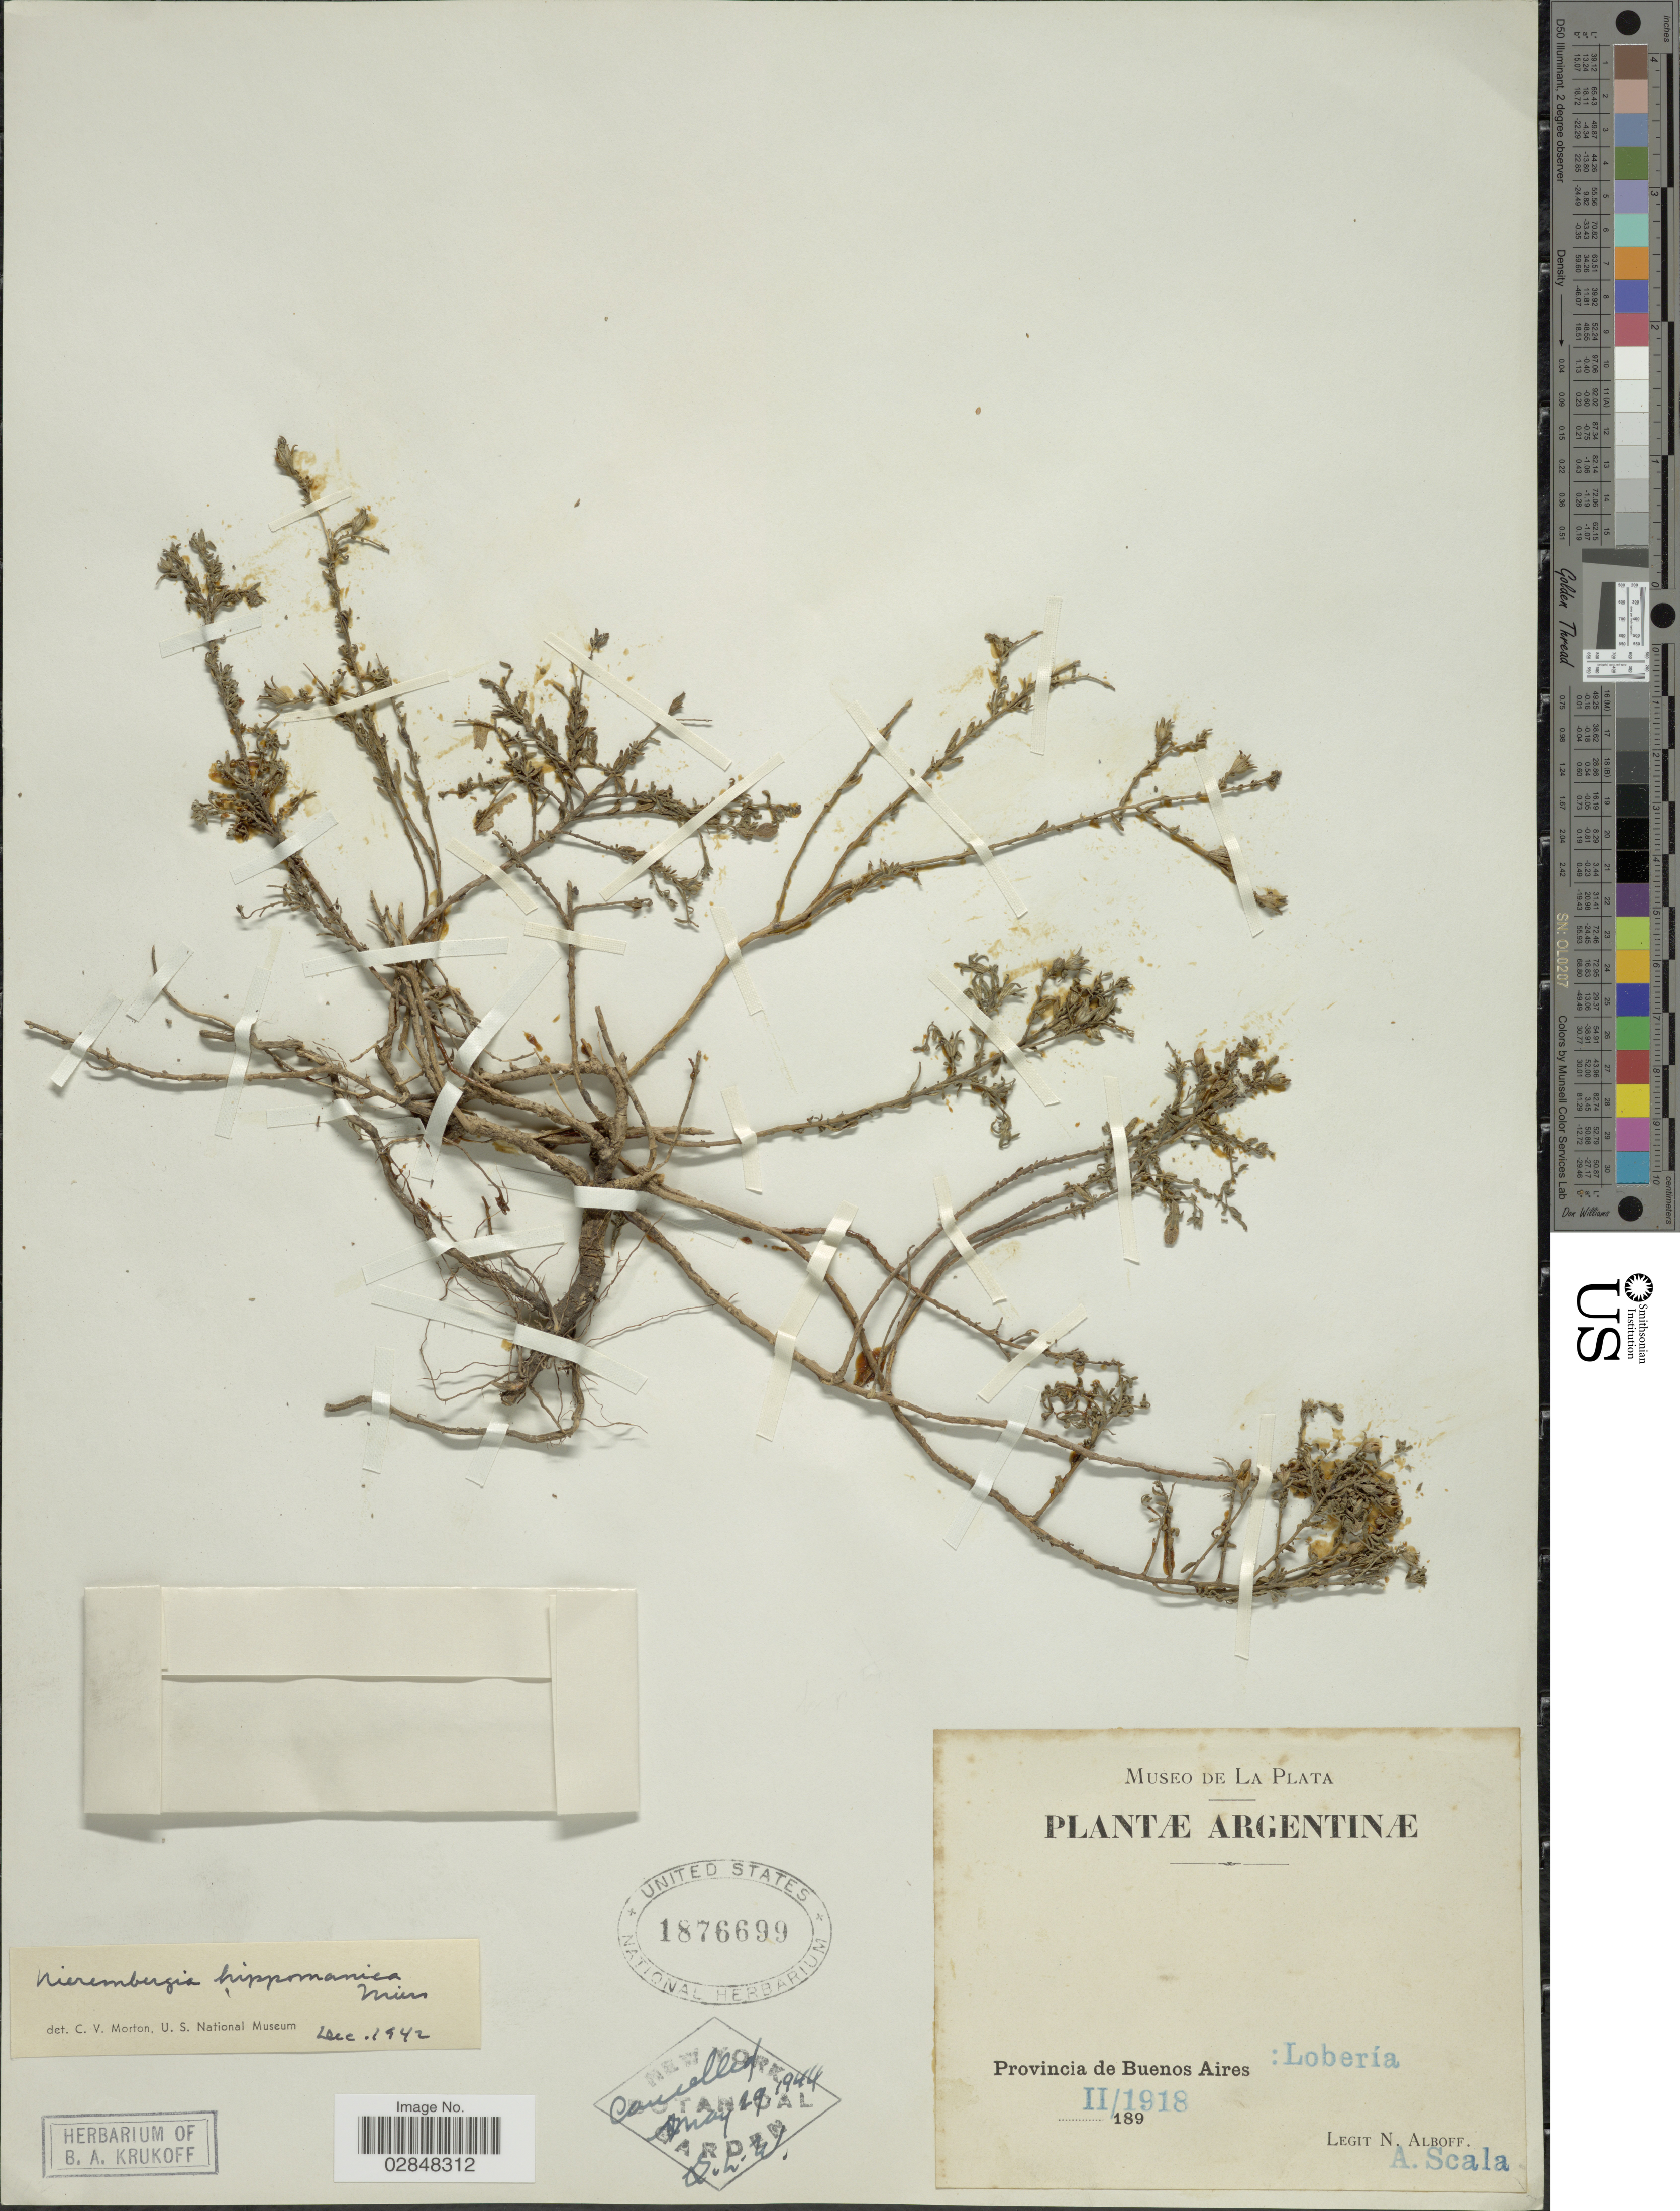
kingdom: Plantae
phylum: Tracheophyta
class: Magnoliopsida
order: Solanales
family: Solanaceae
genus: Nierembergia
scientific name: Nierembergia linariifolia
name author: Graham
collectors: N. M. Albov & A. Scala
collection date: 1918-02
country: Argentina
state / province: Buenos Aires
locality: Lobería.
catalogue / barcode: US 1876699